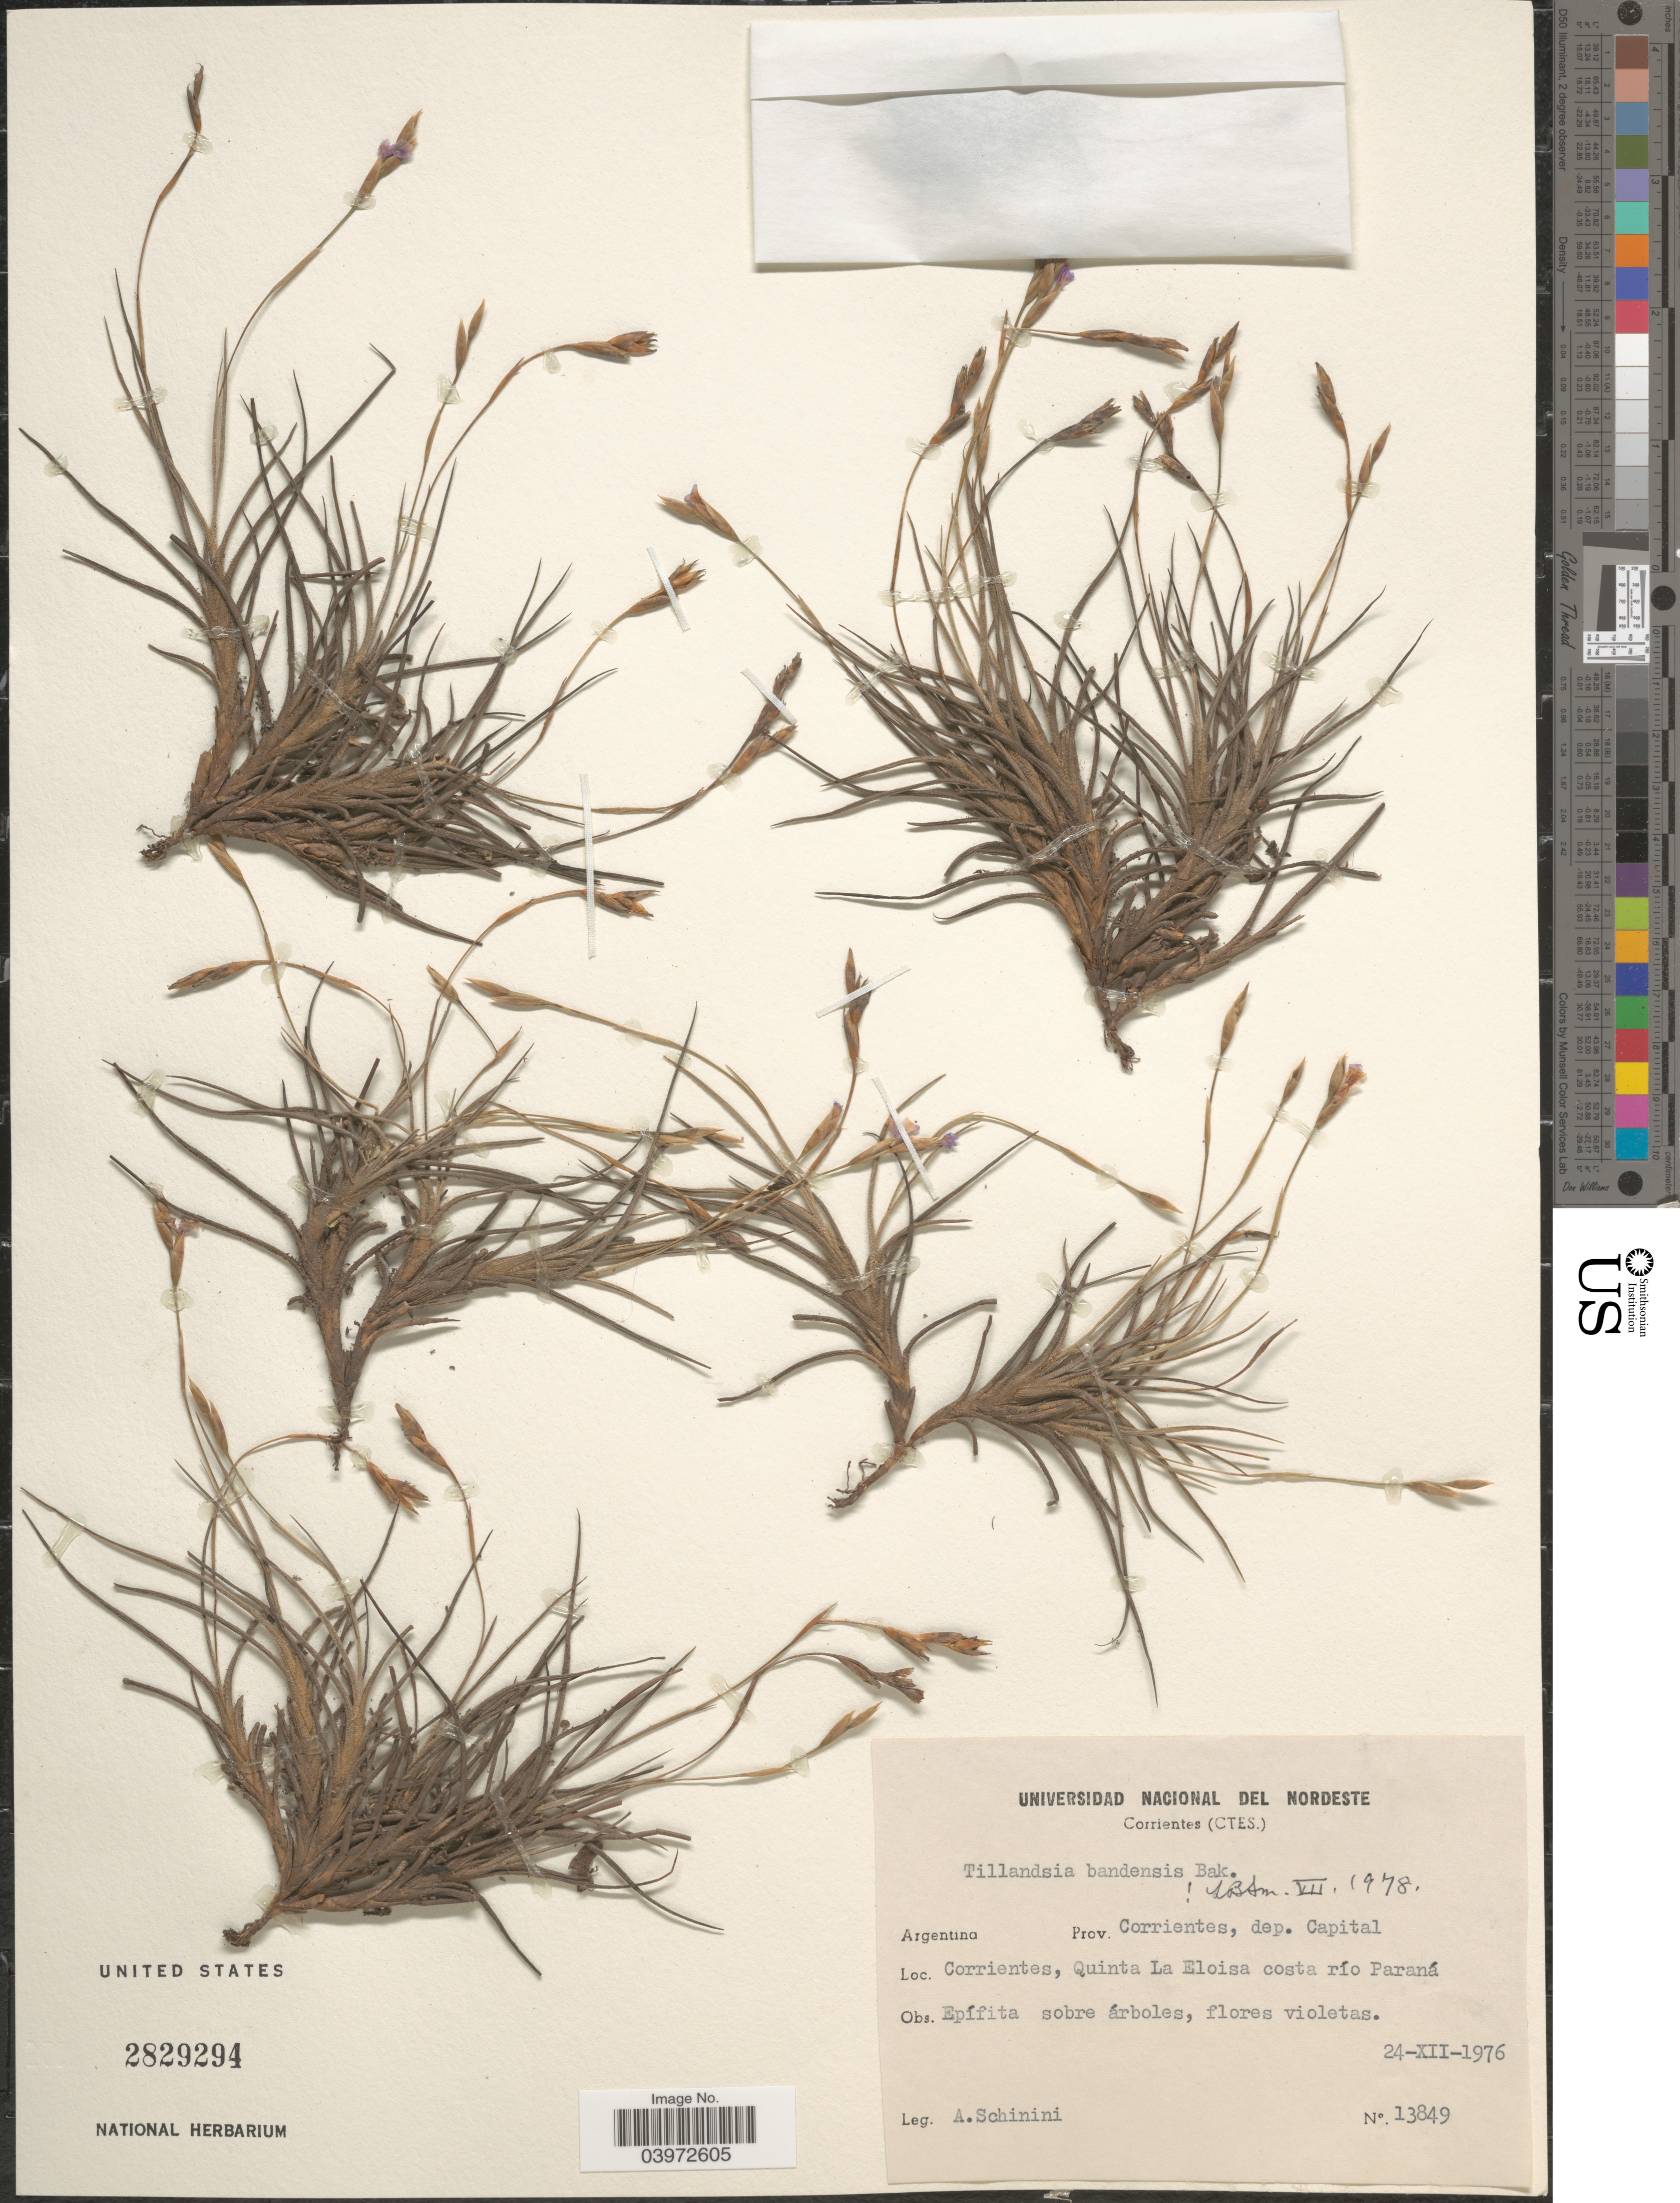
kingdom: Plantae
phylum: Tracheophyta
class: Liliopsida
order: Poales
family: Bromeliaceae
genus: Tillandsia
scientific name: Tillandsia bandensis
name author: Baker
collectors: A. Schinini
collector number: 13849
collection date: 1976-07-24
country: Argentina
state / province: Corrientes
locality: Dep. Capital. Quinta La Eloisa costa río Paraná.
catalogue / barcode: US 2829294